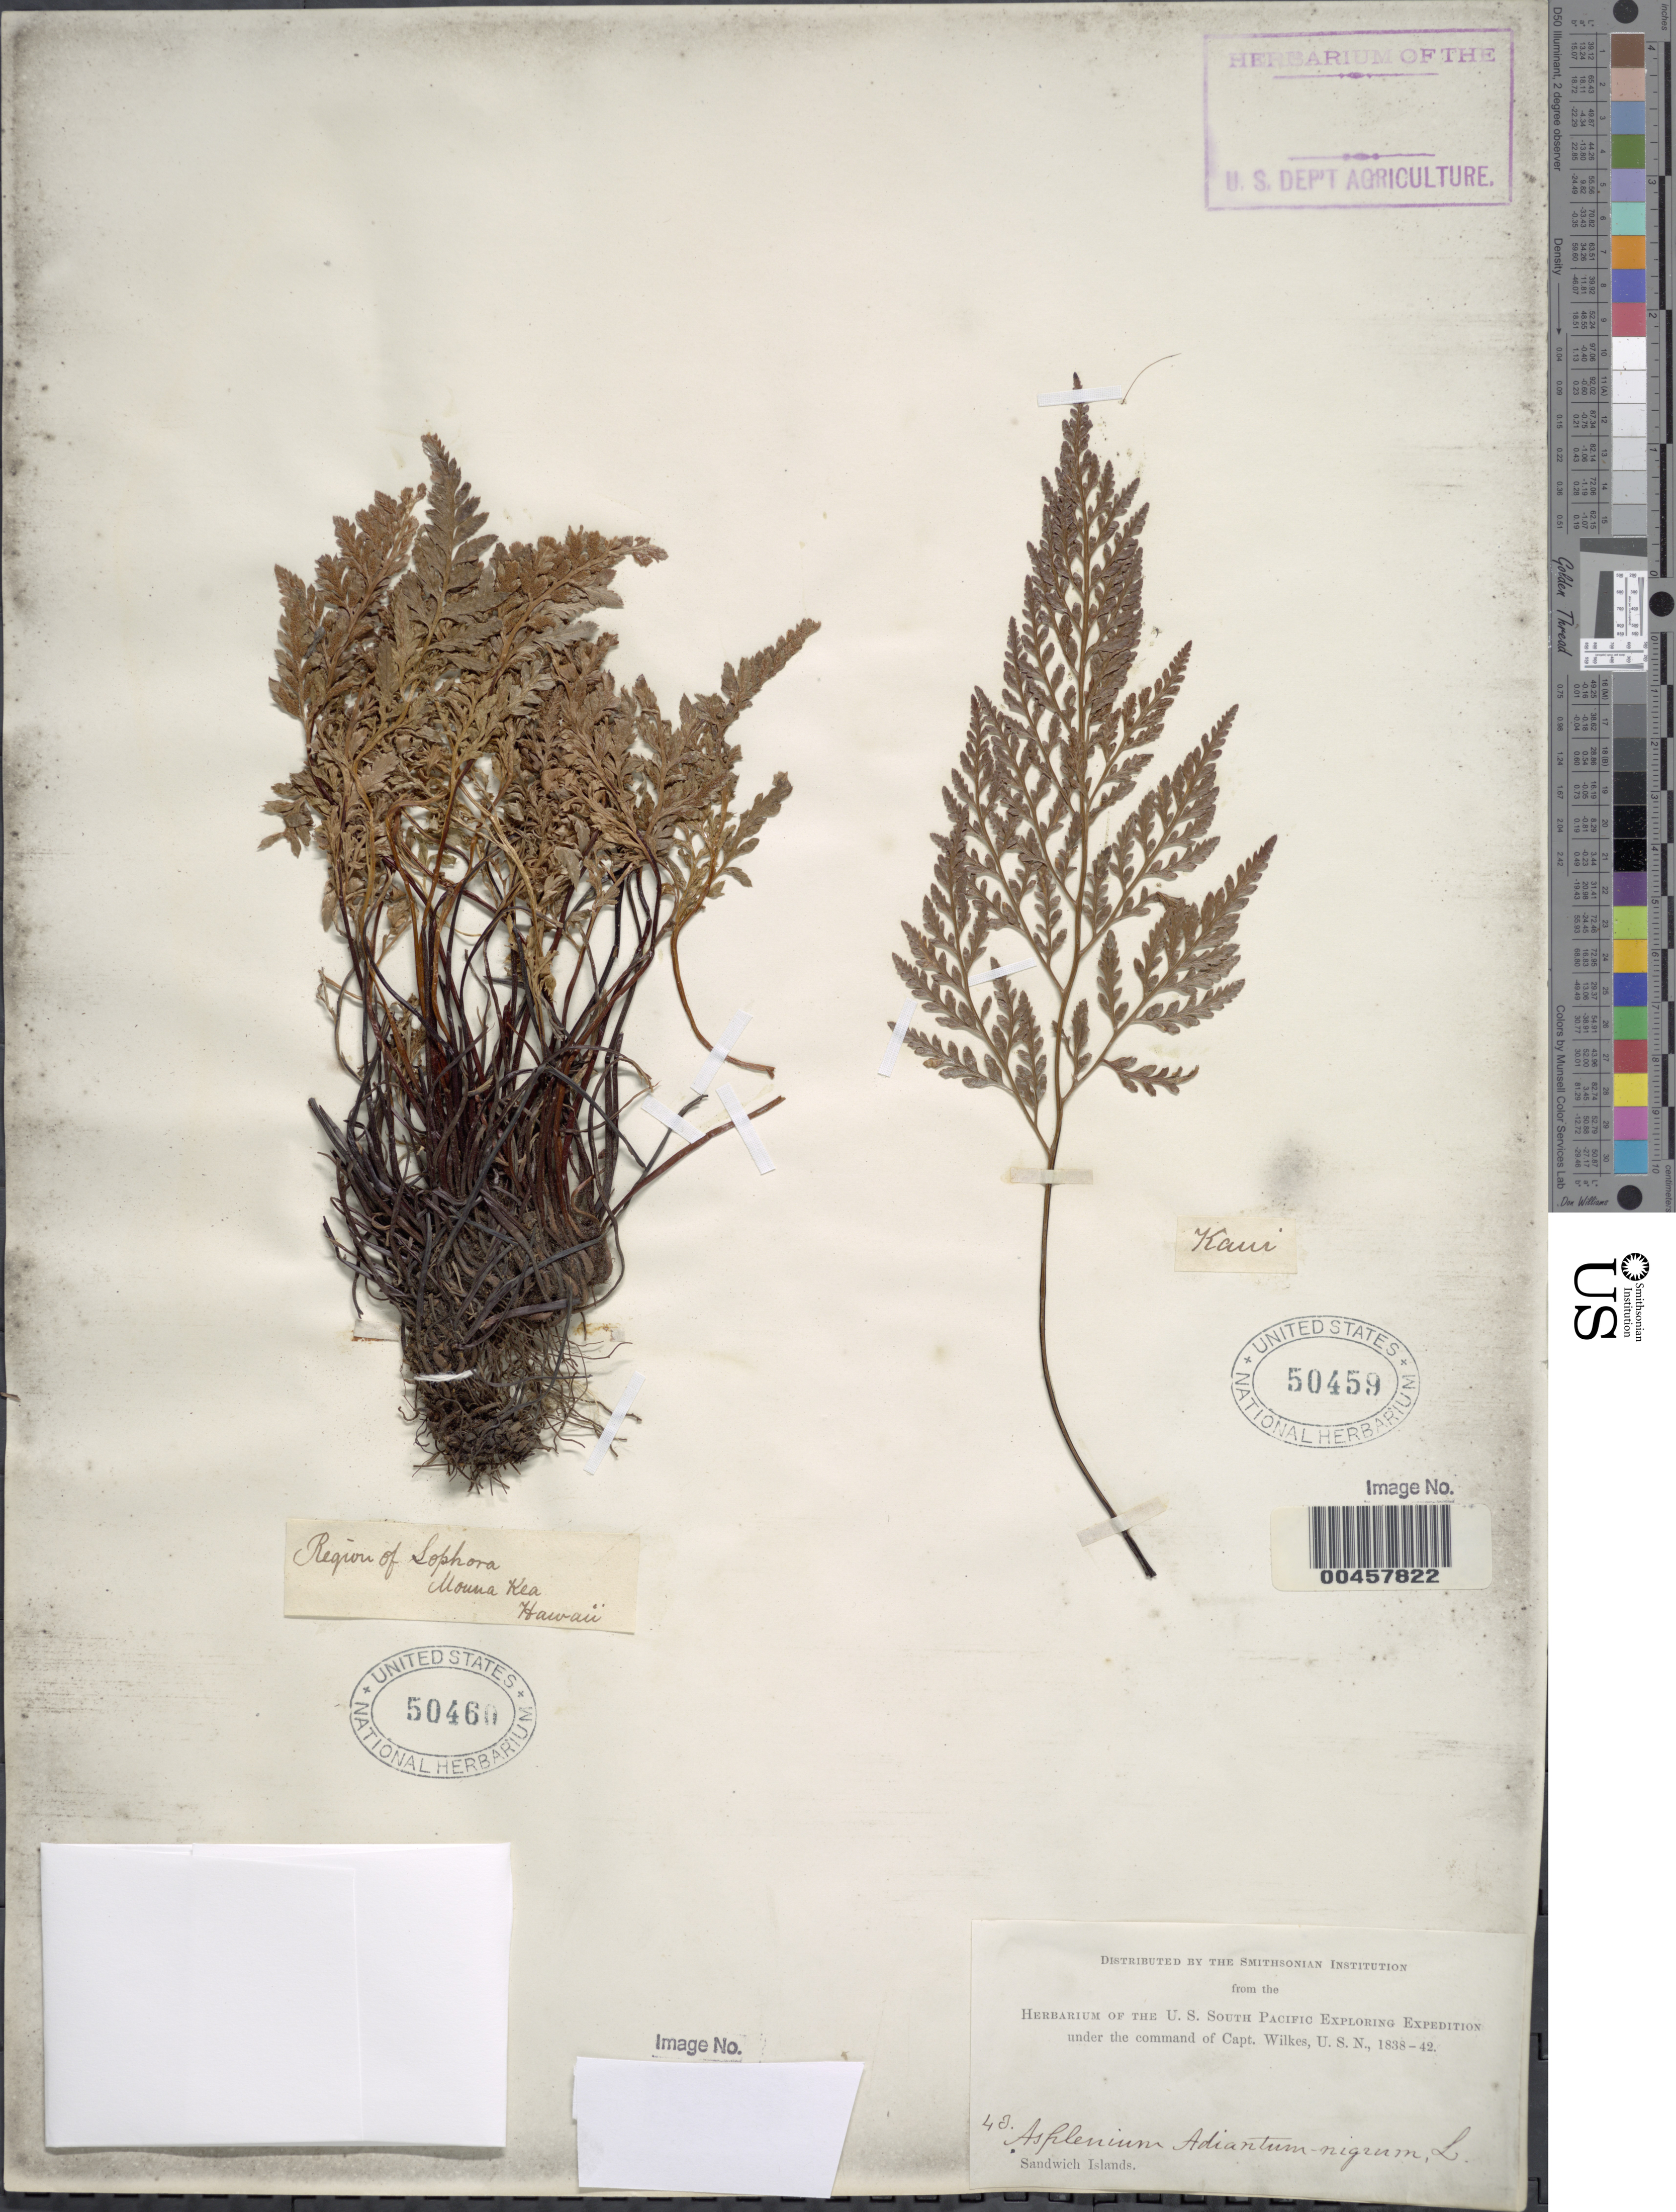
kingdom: Plantae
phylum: Tracheophyta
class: Polypodiopsida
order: Polypodiales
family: Aspleniaceae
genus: Asplenium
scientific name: Asplenium adiantum-nigrum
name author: L.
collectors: Wilkes Explor. Exped.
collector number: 43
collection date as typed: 1838 to -- --- 1842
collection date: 1838/1842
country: United States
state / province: Hawaii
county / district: Kauai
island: Kaua'i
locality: Sandwich Islands, Kauai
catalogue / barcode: US 50459